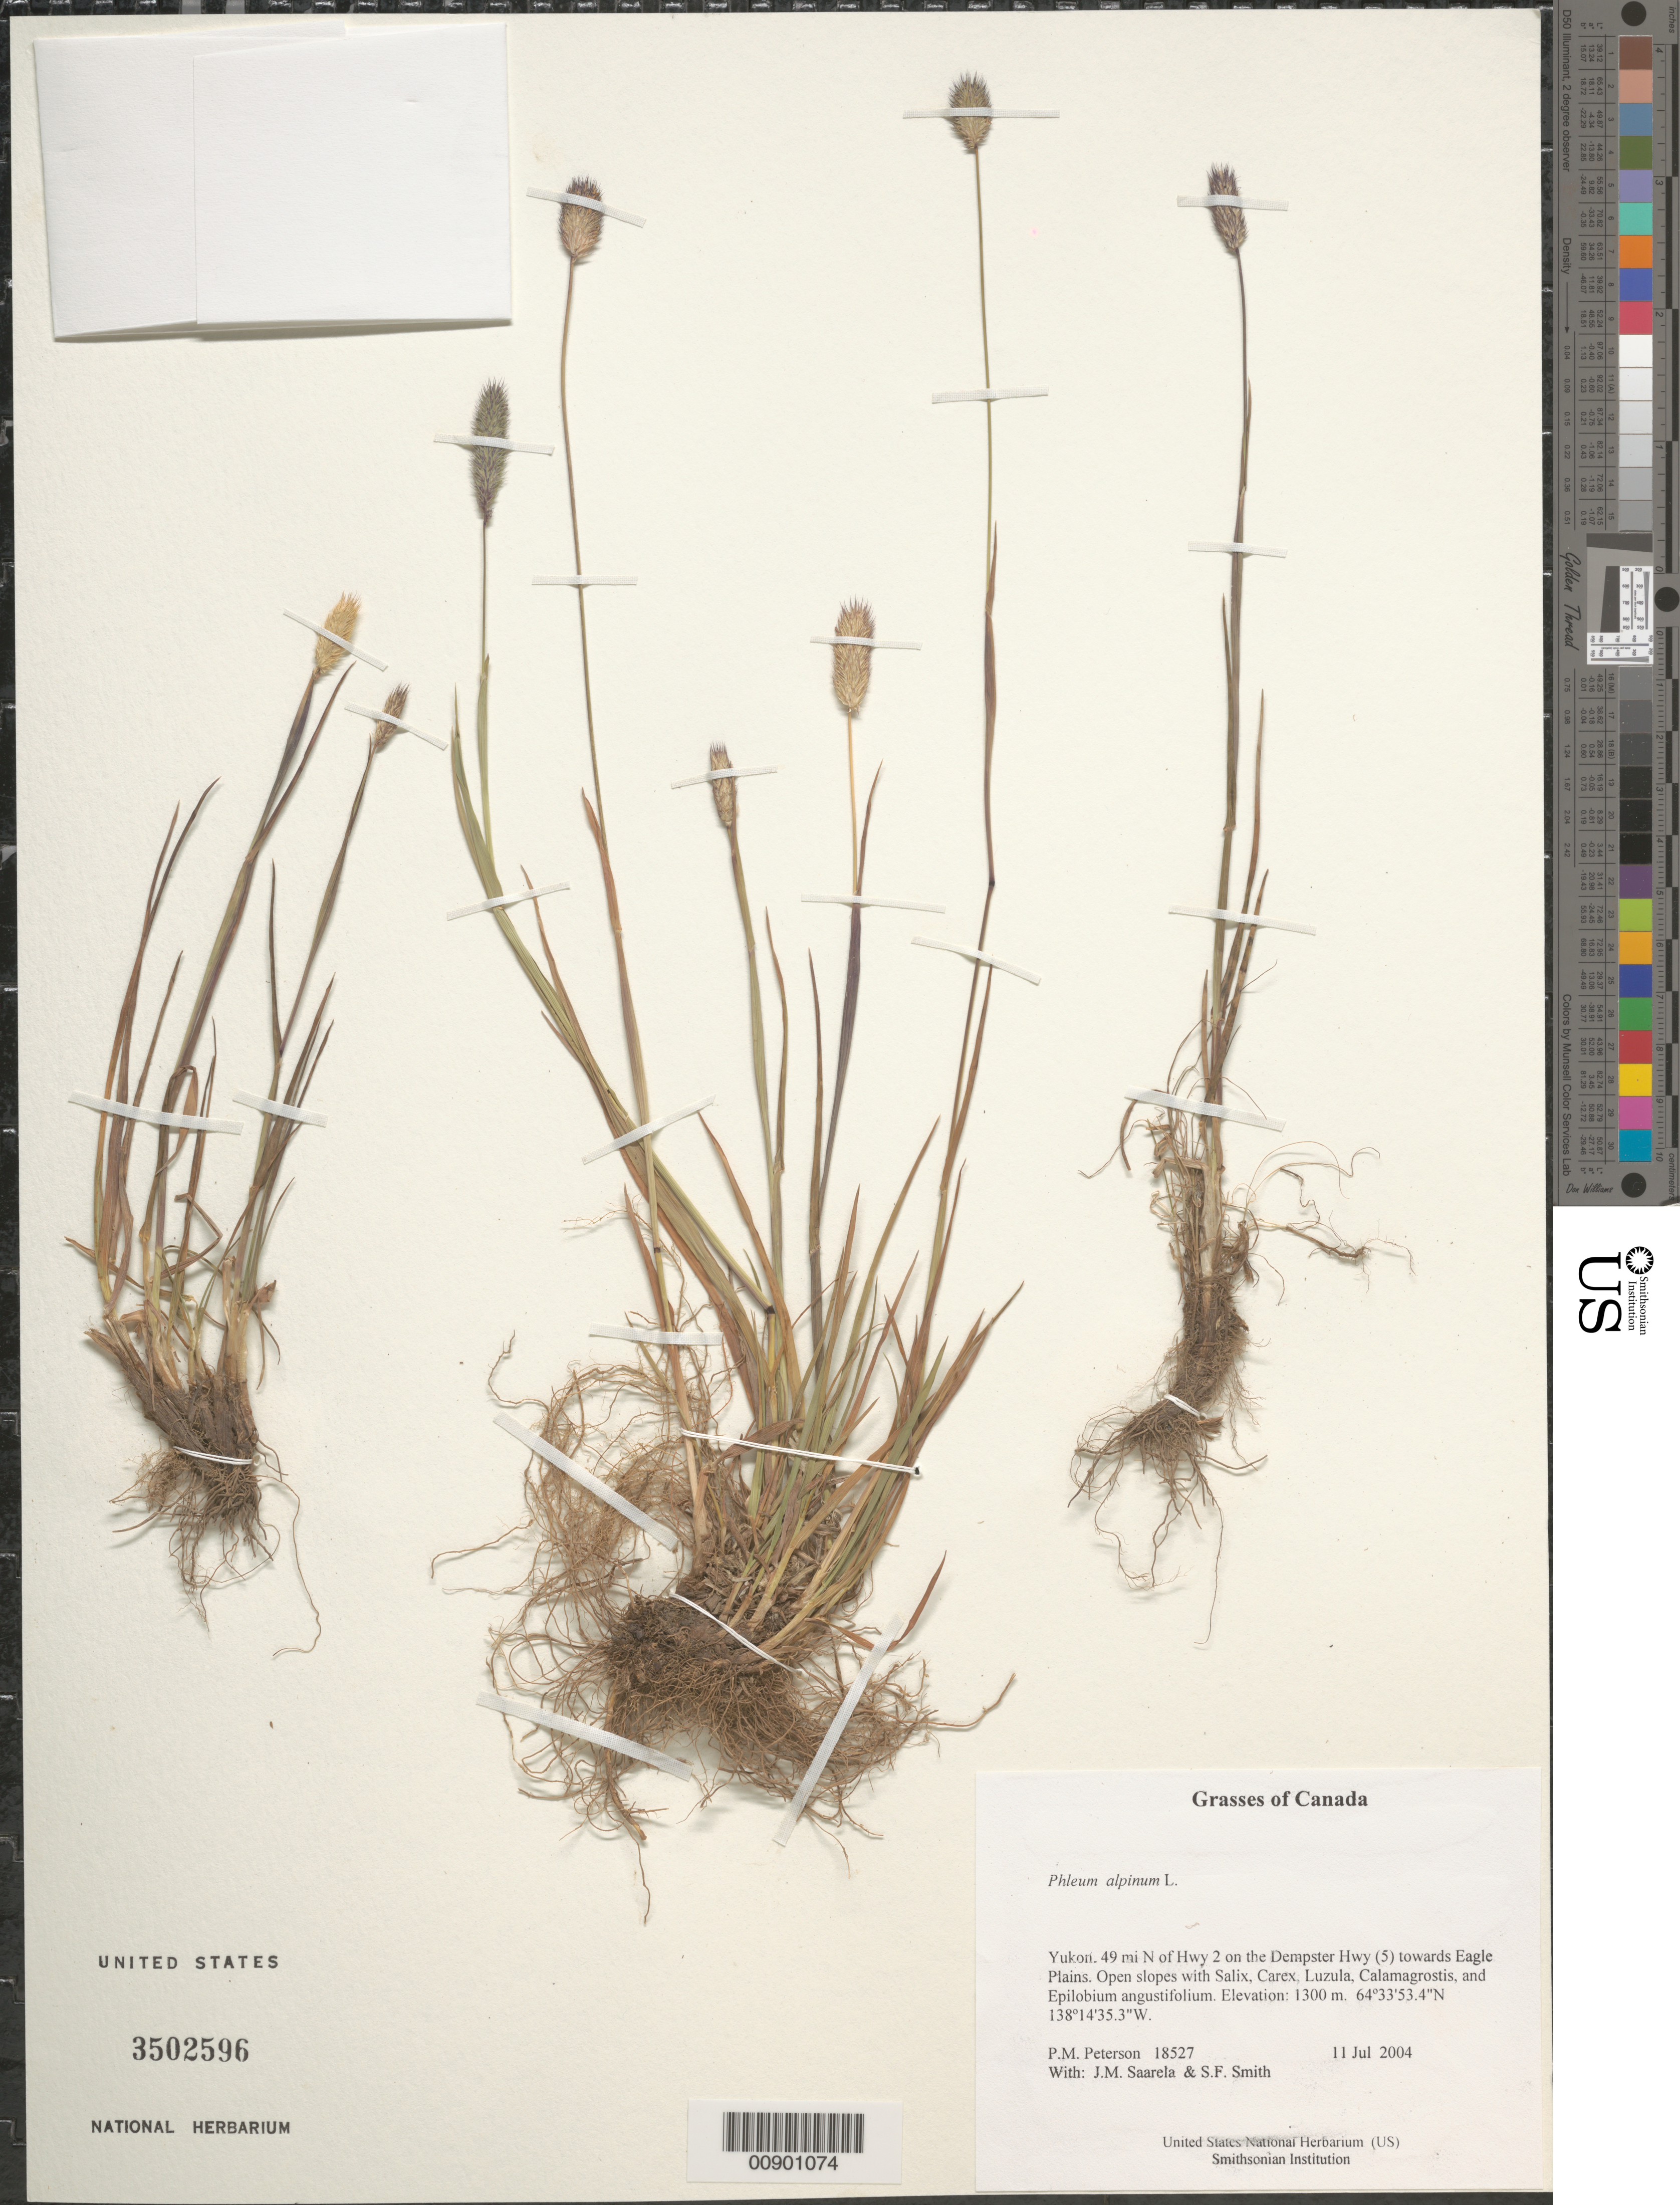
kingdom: Plantae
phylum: Tracheophyta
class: Liliopsida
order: Poales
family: Poaceae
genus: Phleum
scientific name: Phleum alpinum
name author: L.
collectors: P. M. Peterson, J. Saarela & S.F. Smith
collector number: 18527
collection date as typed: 11 Jul 2004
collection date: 2004-07-11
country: Canada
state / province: Yukon Territory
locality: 49 mi N of Hwy 2 on the Dempster Hwy (5) towards Eagle Plains. Open slopes with Salix, Carex, Luzula, Calamagrostis, and Epilobium angustifolium.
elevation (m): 1300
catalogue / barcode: US 3502596